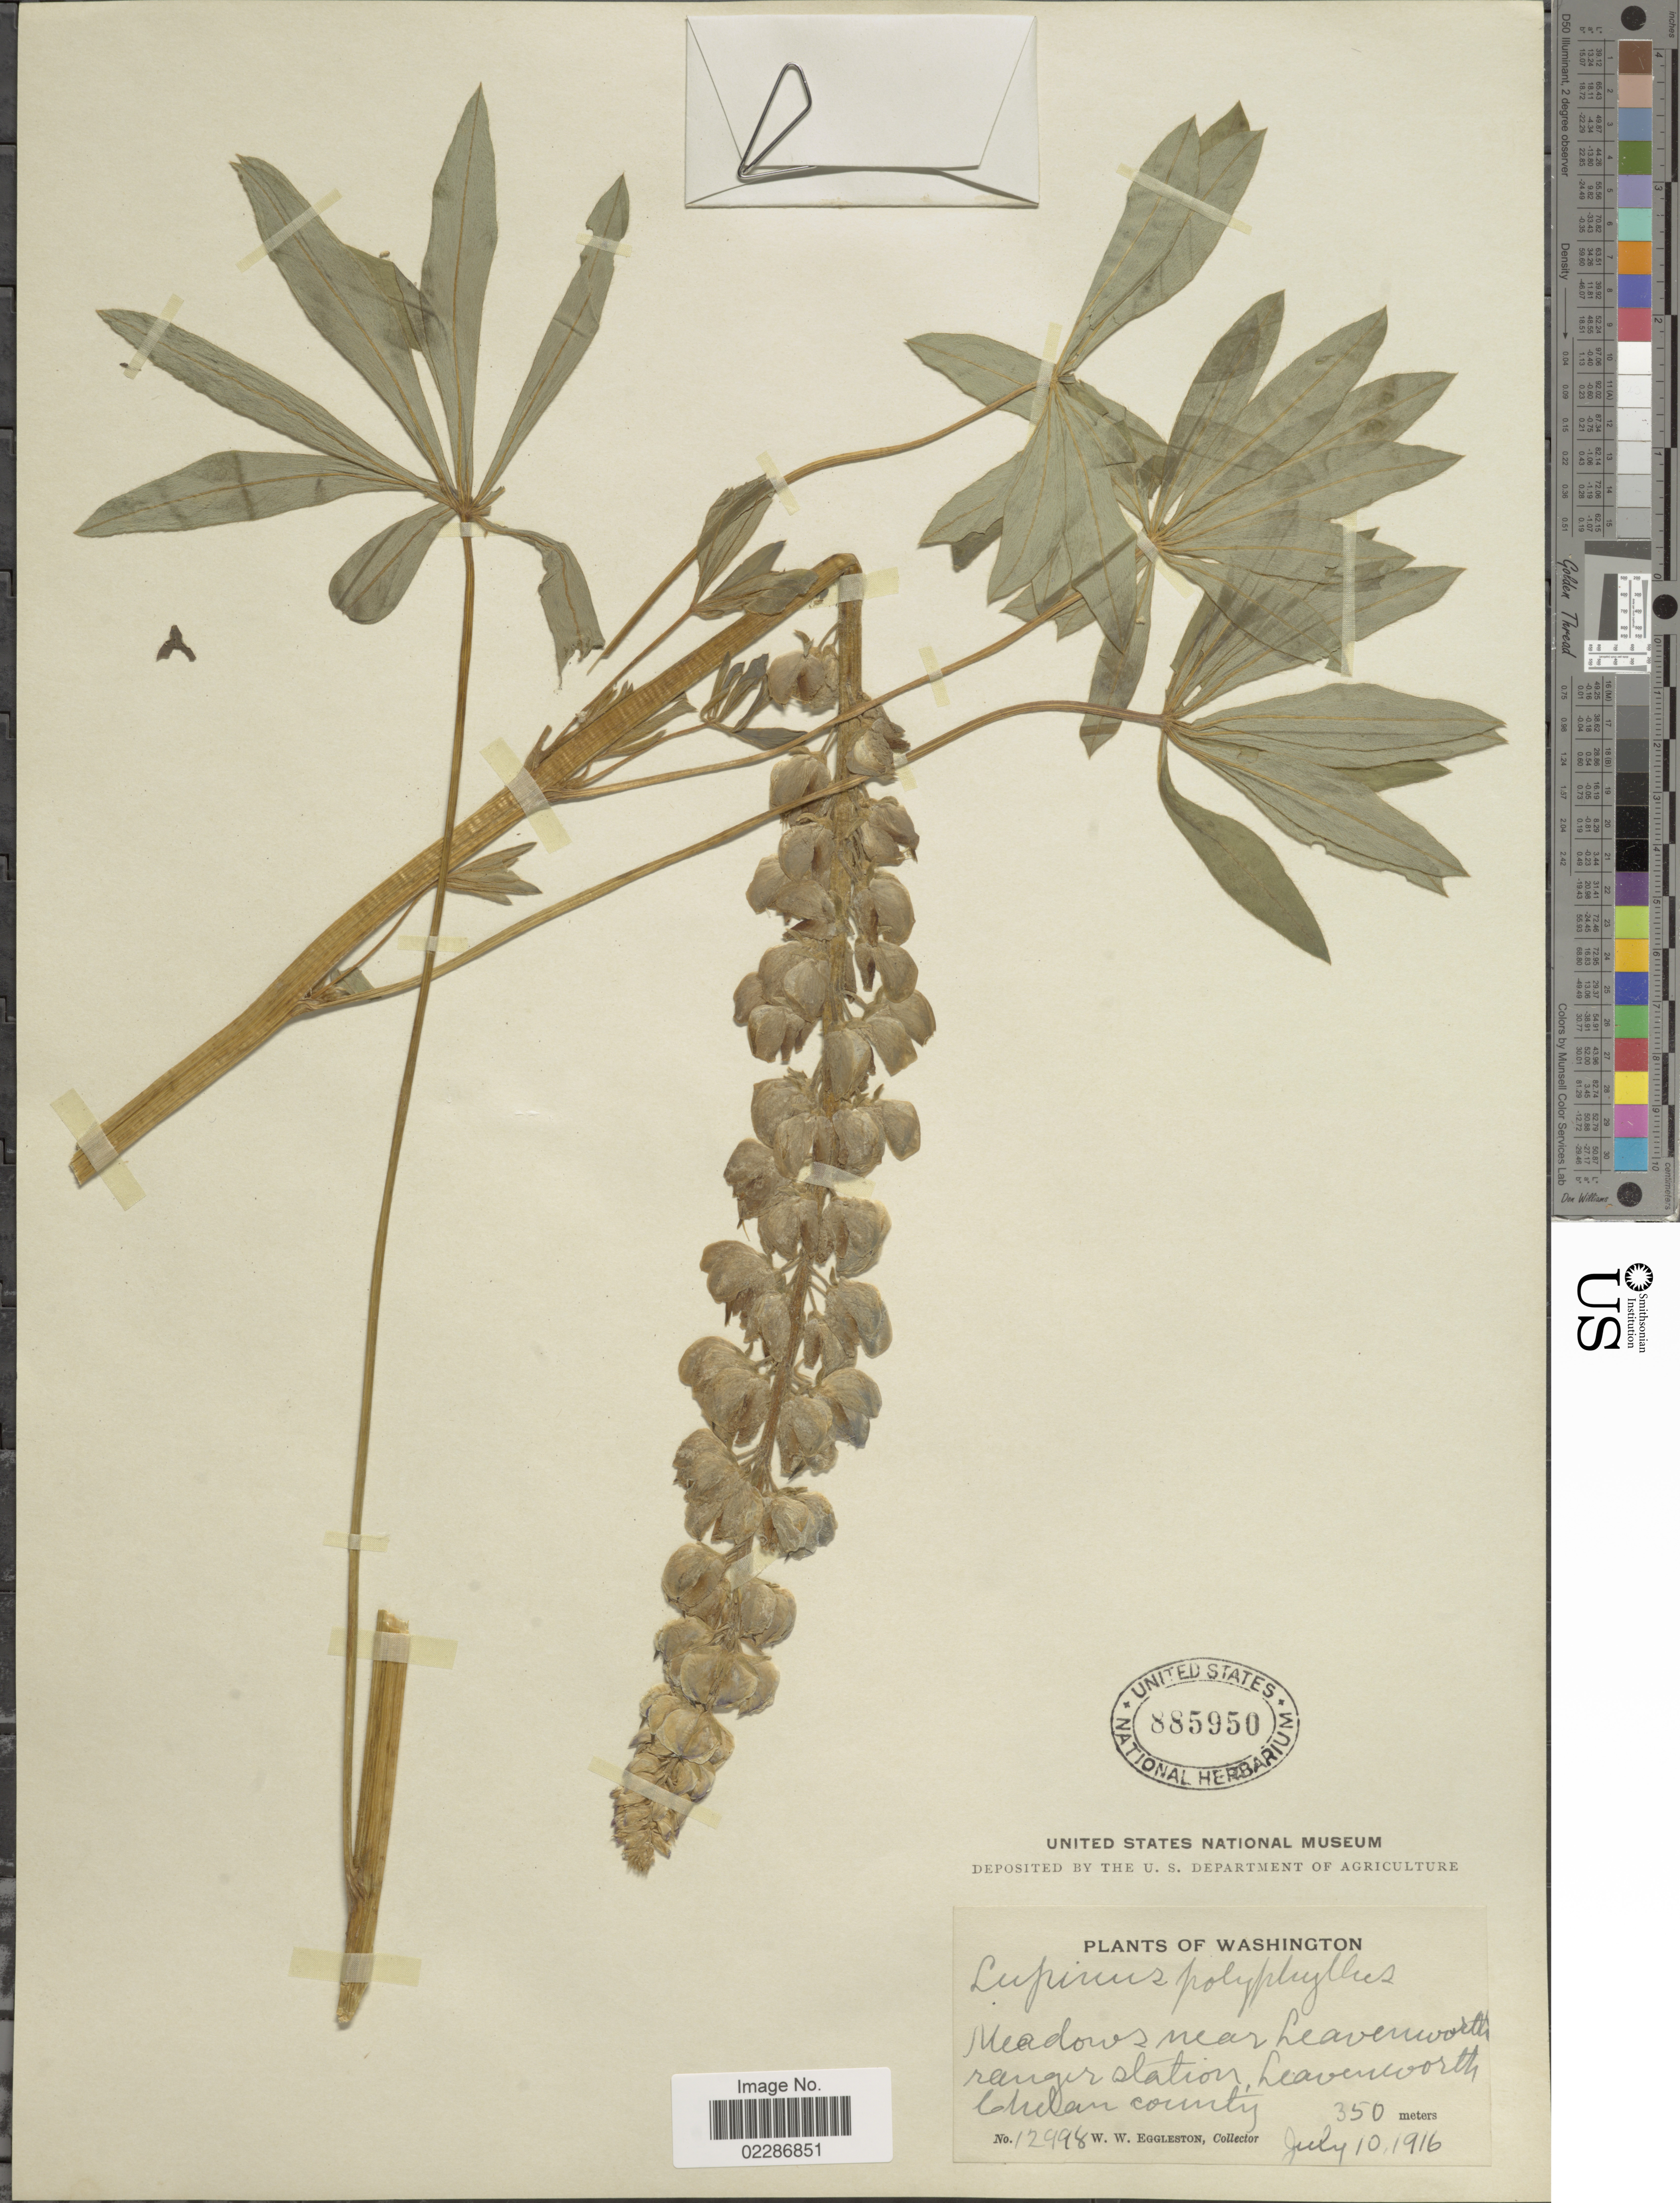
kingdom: Plantae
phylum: Tracheophyta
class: Magnoliopsida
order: Fabales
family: Fabaceae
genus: Lupinus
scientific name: Lupinus polyphyllus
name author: Lindl.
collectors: W. W. Eggleston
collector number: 12998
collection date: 1916-07-10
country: United States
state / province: Washington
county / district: Chelan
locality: Meadows near Leavenworth ranger station, Leavenworth, Chelan County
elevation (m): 350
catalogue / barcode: US 885950